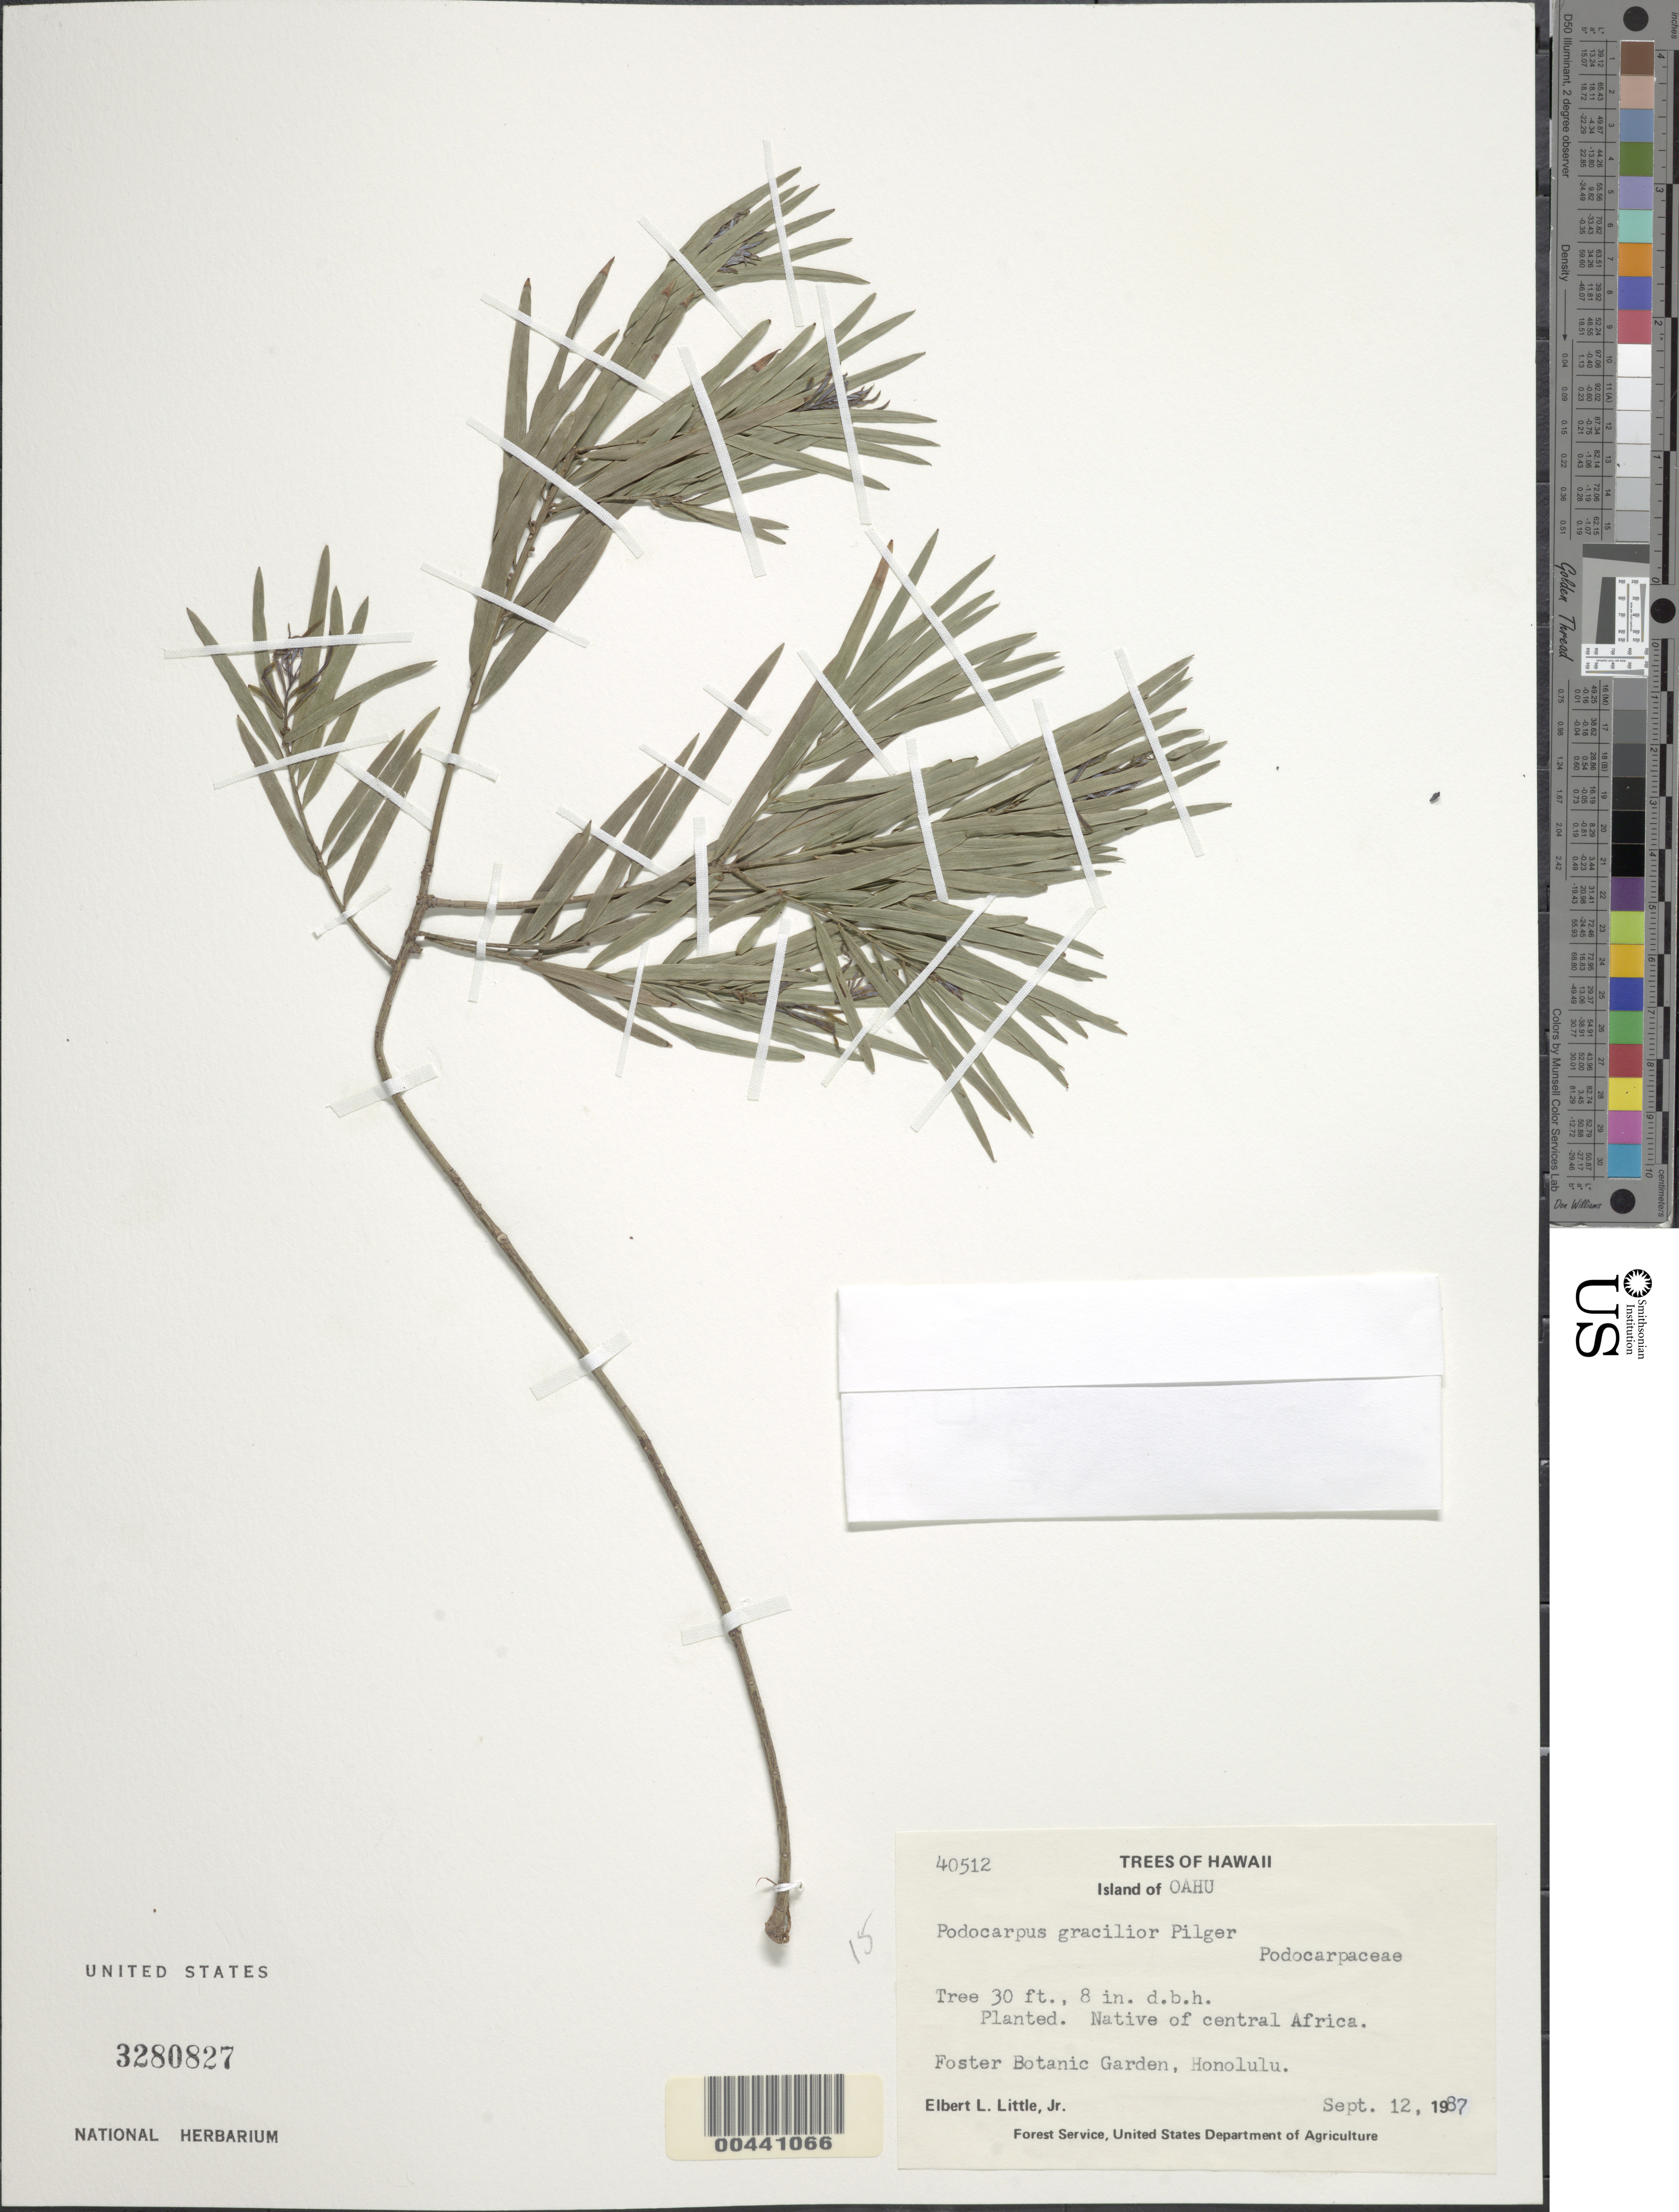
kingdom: Plantae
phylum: Tracheophyta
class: Pinopsida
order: Pinales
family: Podocarpaceae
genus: Podocarpus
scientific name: Podocarpus gracilior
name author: Pilg.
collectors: E. L. Little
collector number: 40512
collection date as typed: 12 Sep 1987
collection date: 1987-09-12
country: United States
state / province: Hawaii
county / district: Honolulu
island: Oahu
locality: Foster Botanic Garden, Honolulu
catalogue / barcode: US 3280827